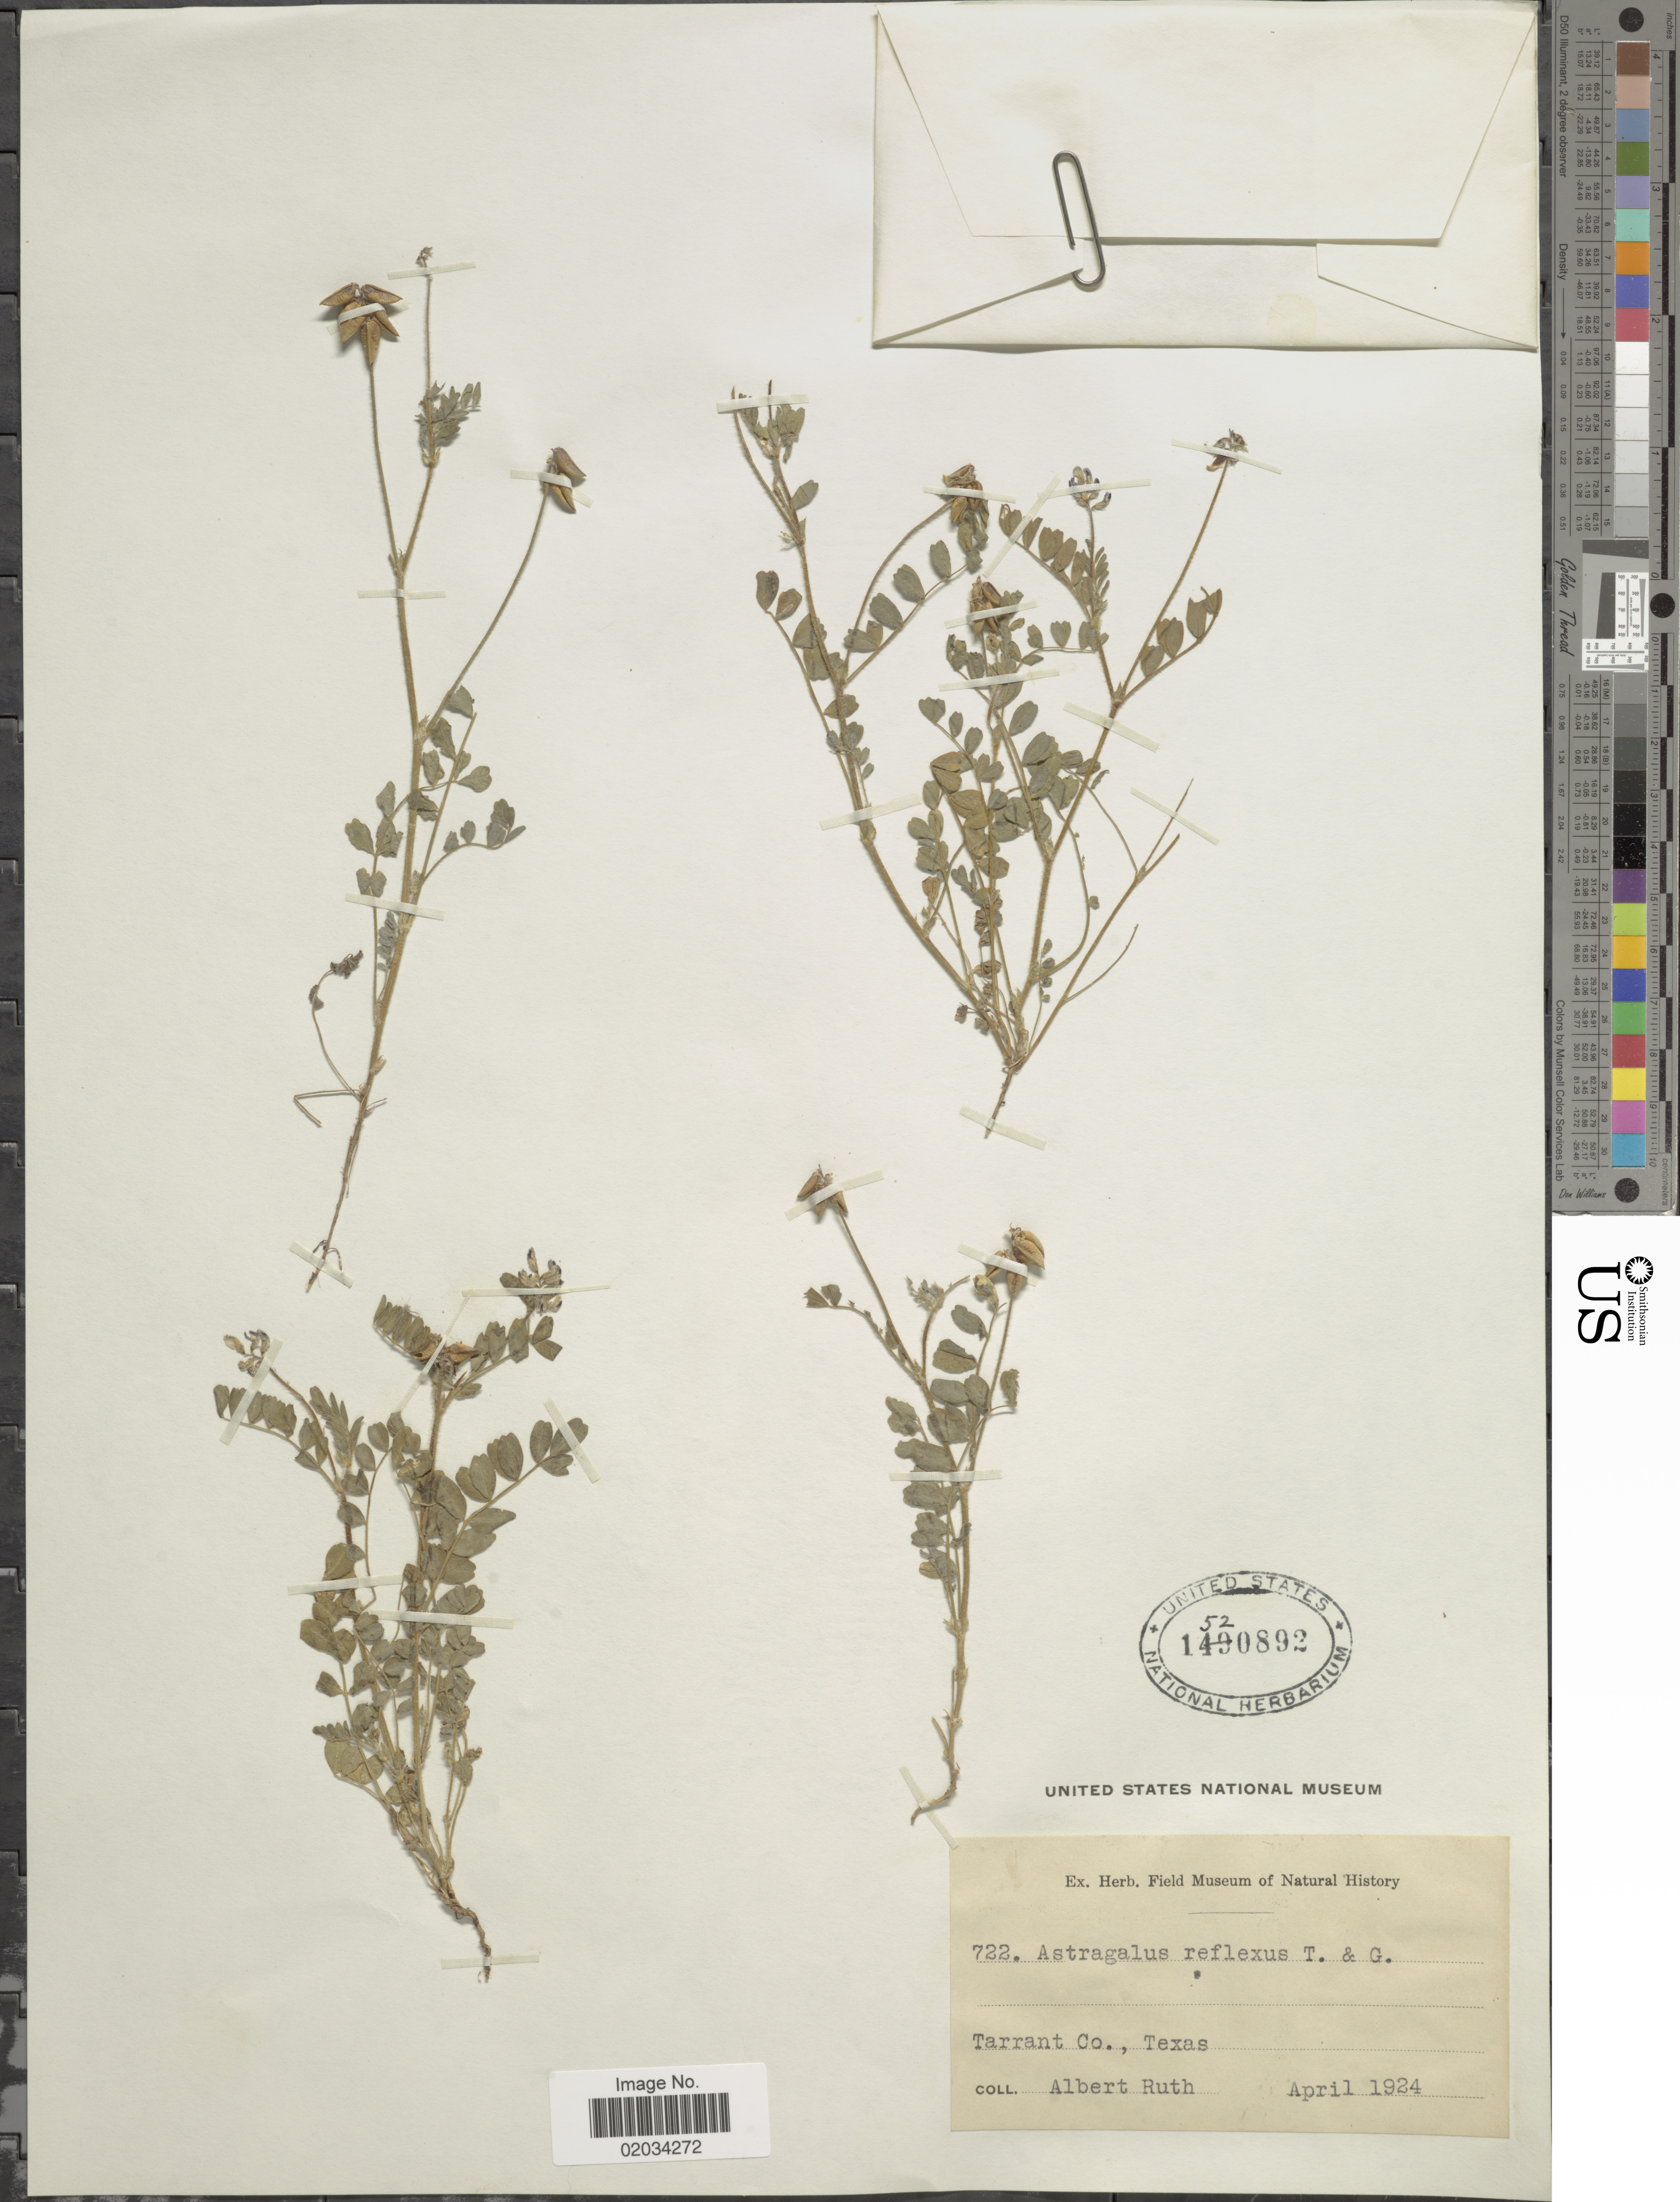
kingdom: Plantae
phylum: Tracheophyta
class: Magnoliopsida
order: Fabales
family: Fabaceae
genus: Astragalus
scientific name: Astragalus reflexus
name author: Torr. & A. Gray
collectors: A. Ruth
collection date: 1924-04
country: United States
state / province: Texas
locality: Tarrant Co.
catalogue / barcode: US 1520892